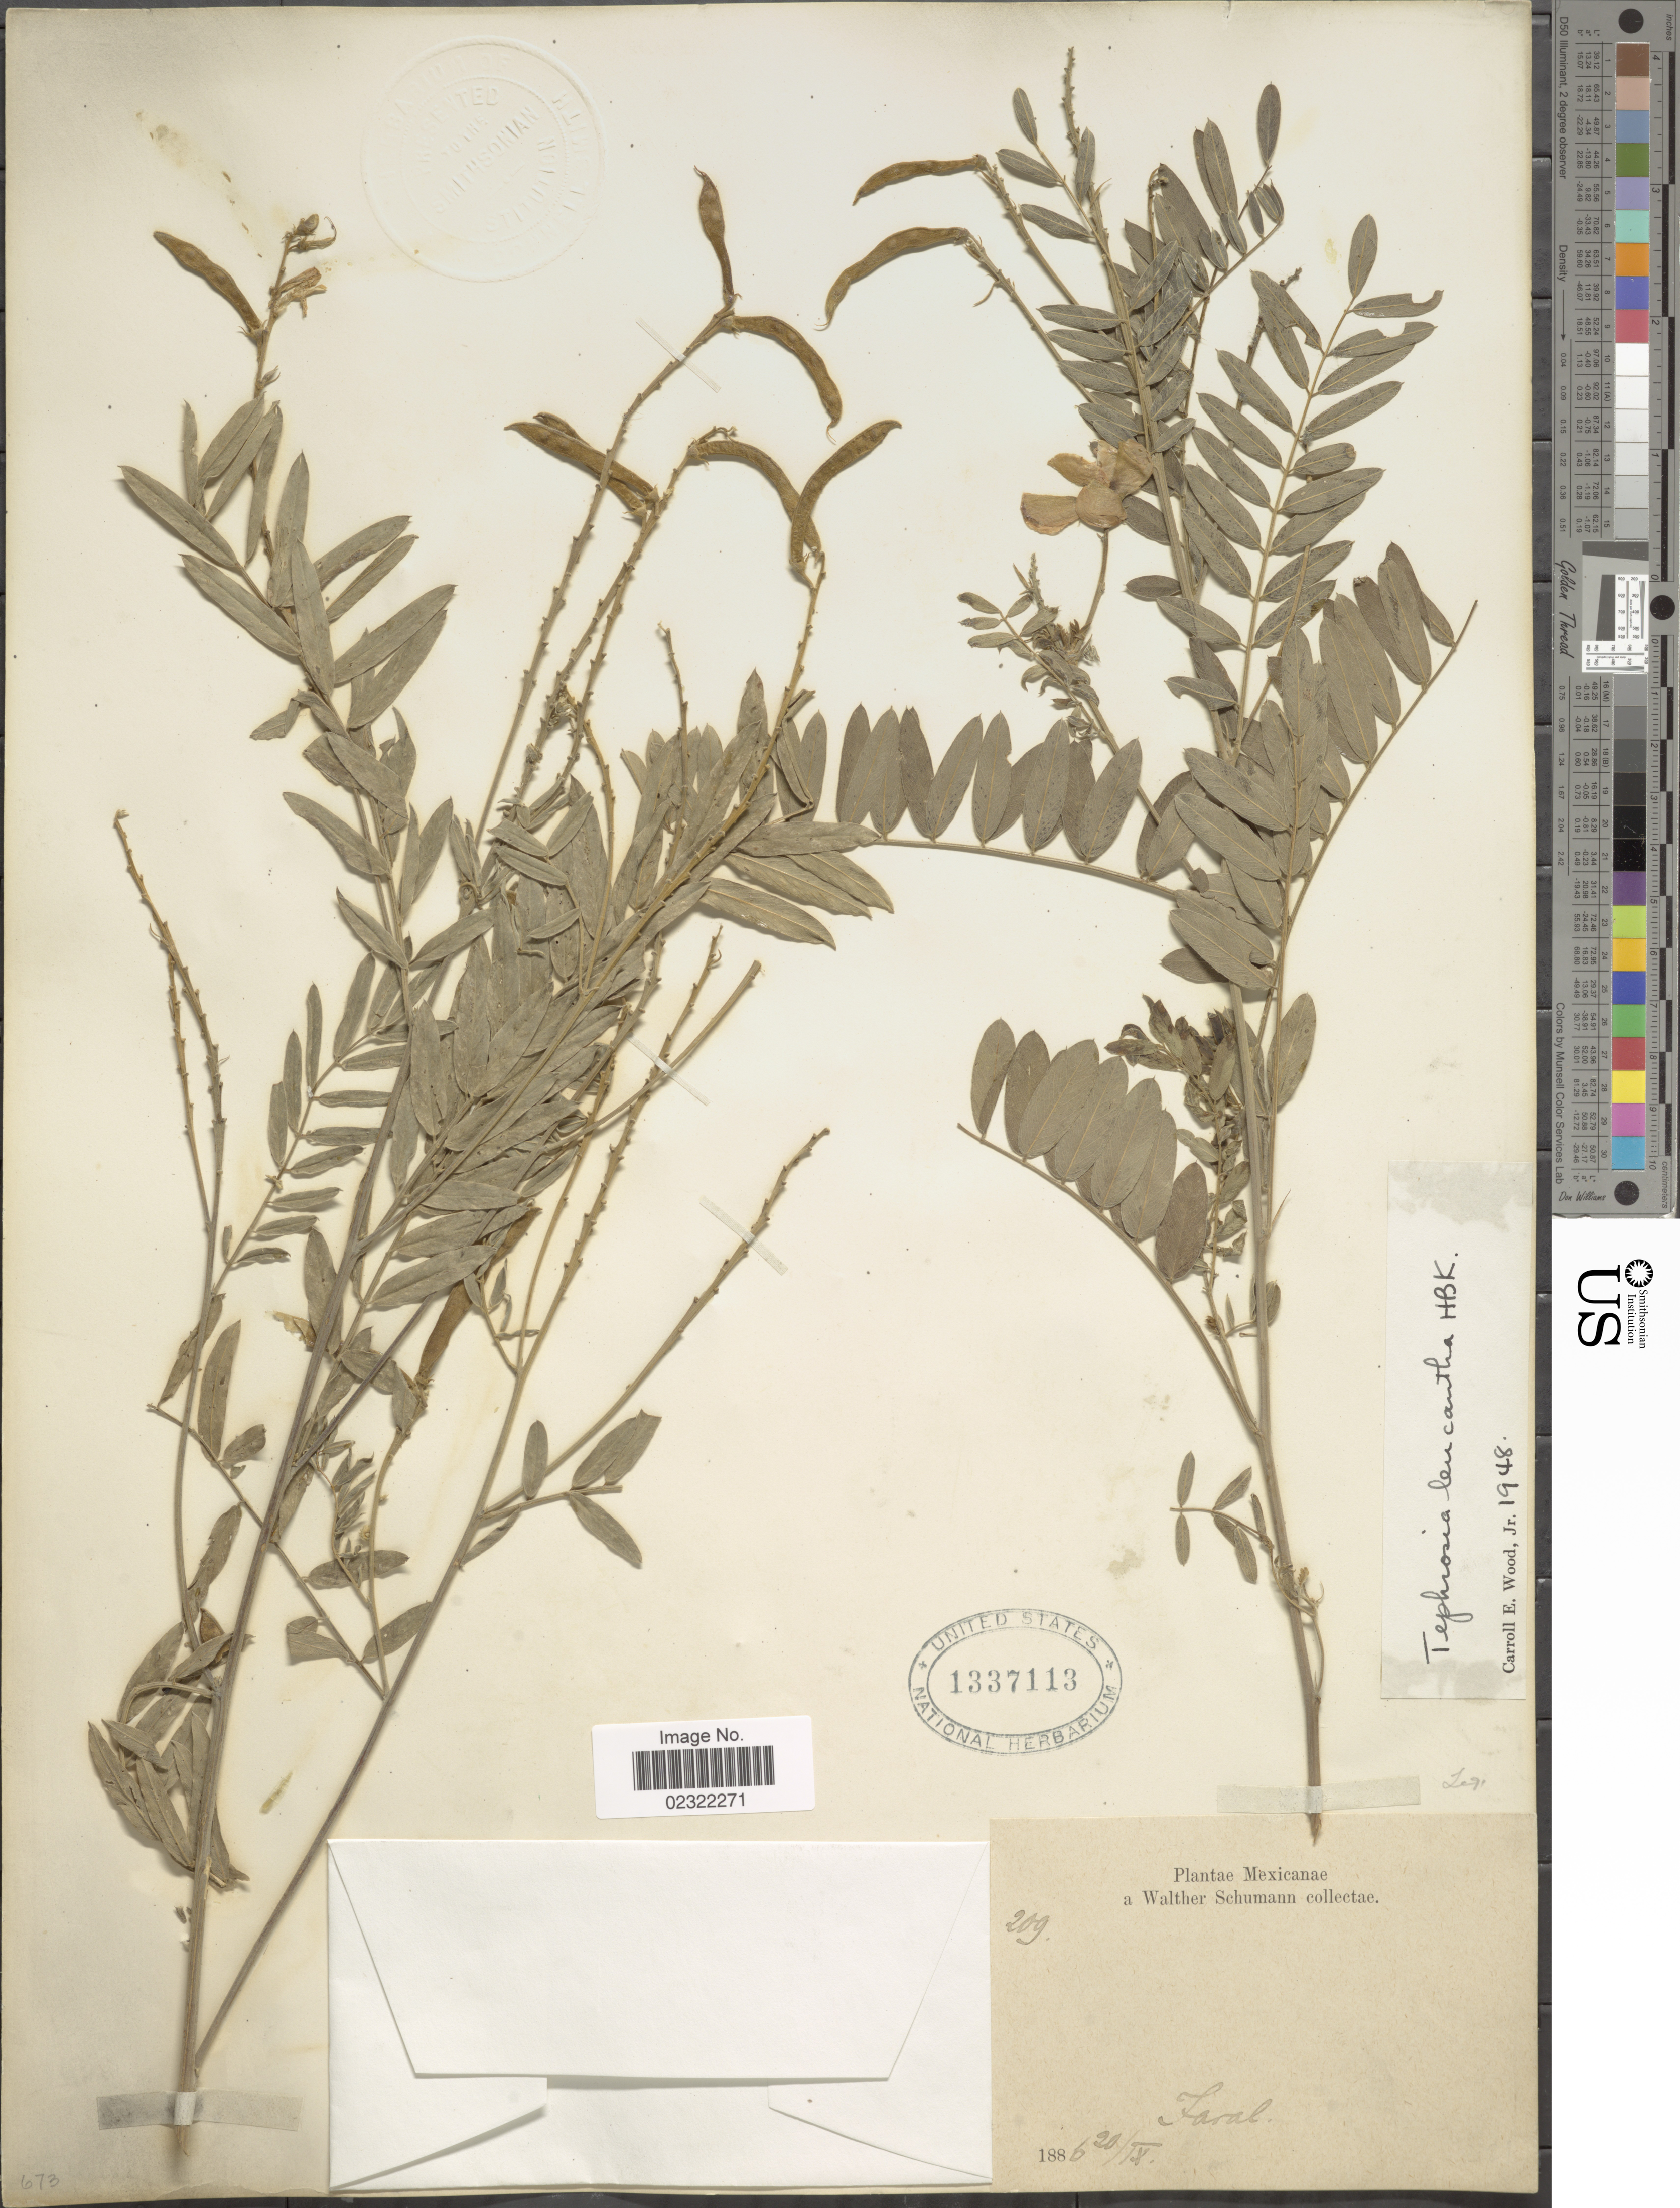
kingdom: Plantae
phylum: Tracheophyta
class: Magnoliopsida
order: Fabales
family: Fabaceae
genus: Tephrosia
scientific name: Tephrosia leucantha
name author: Kunth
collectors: W. Schumann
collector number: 209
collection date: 1886-10-20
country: Mexico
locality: Faral.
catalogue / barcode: US 1337113